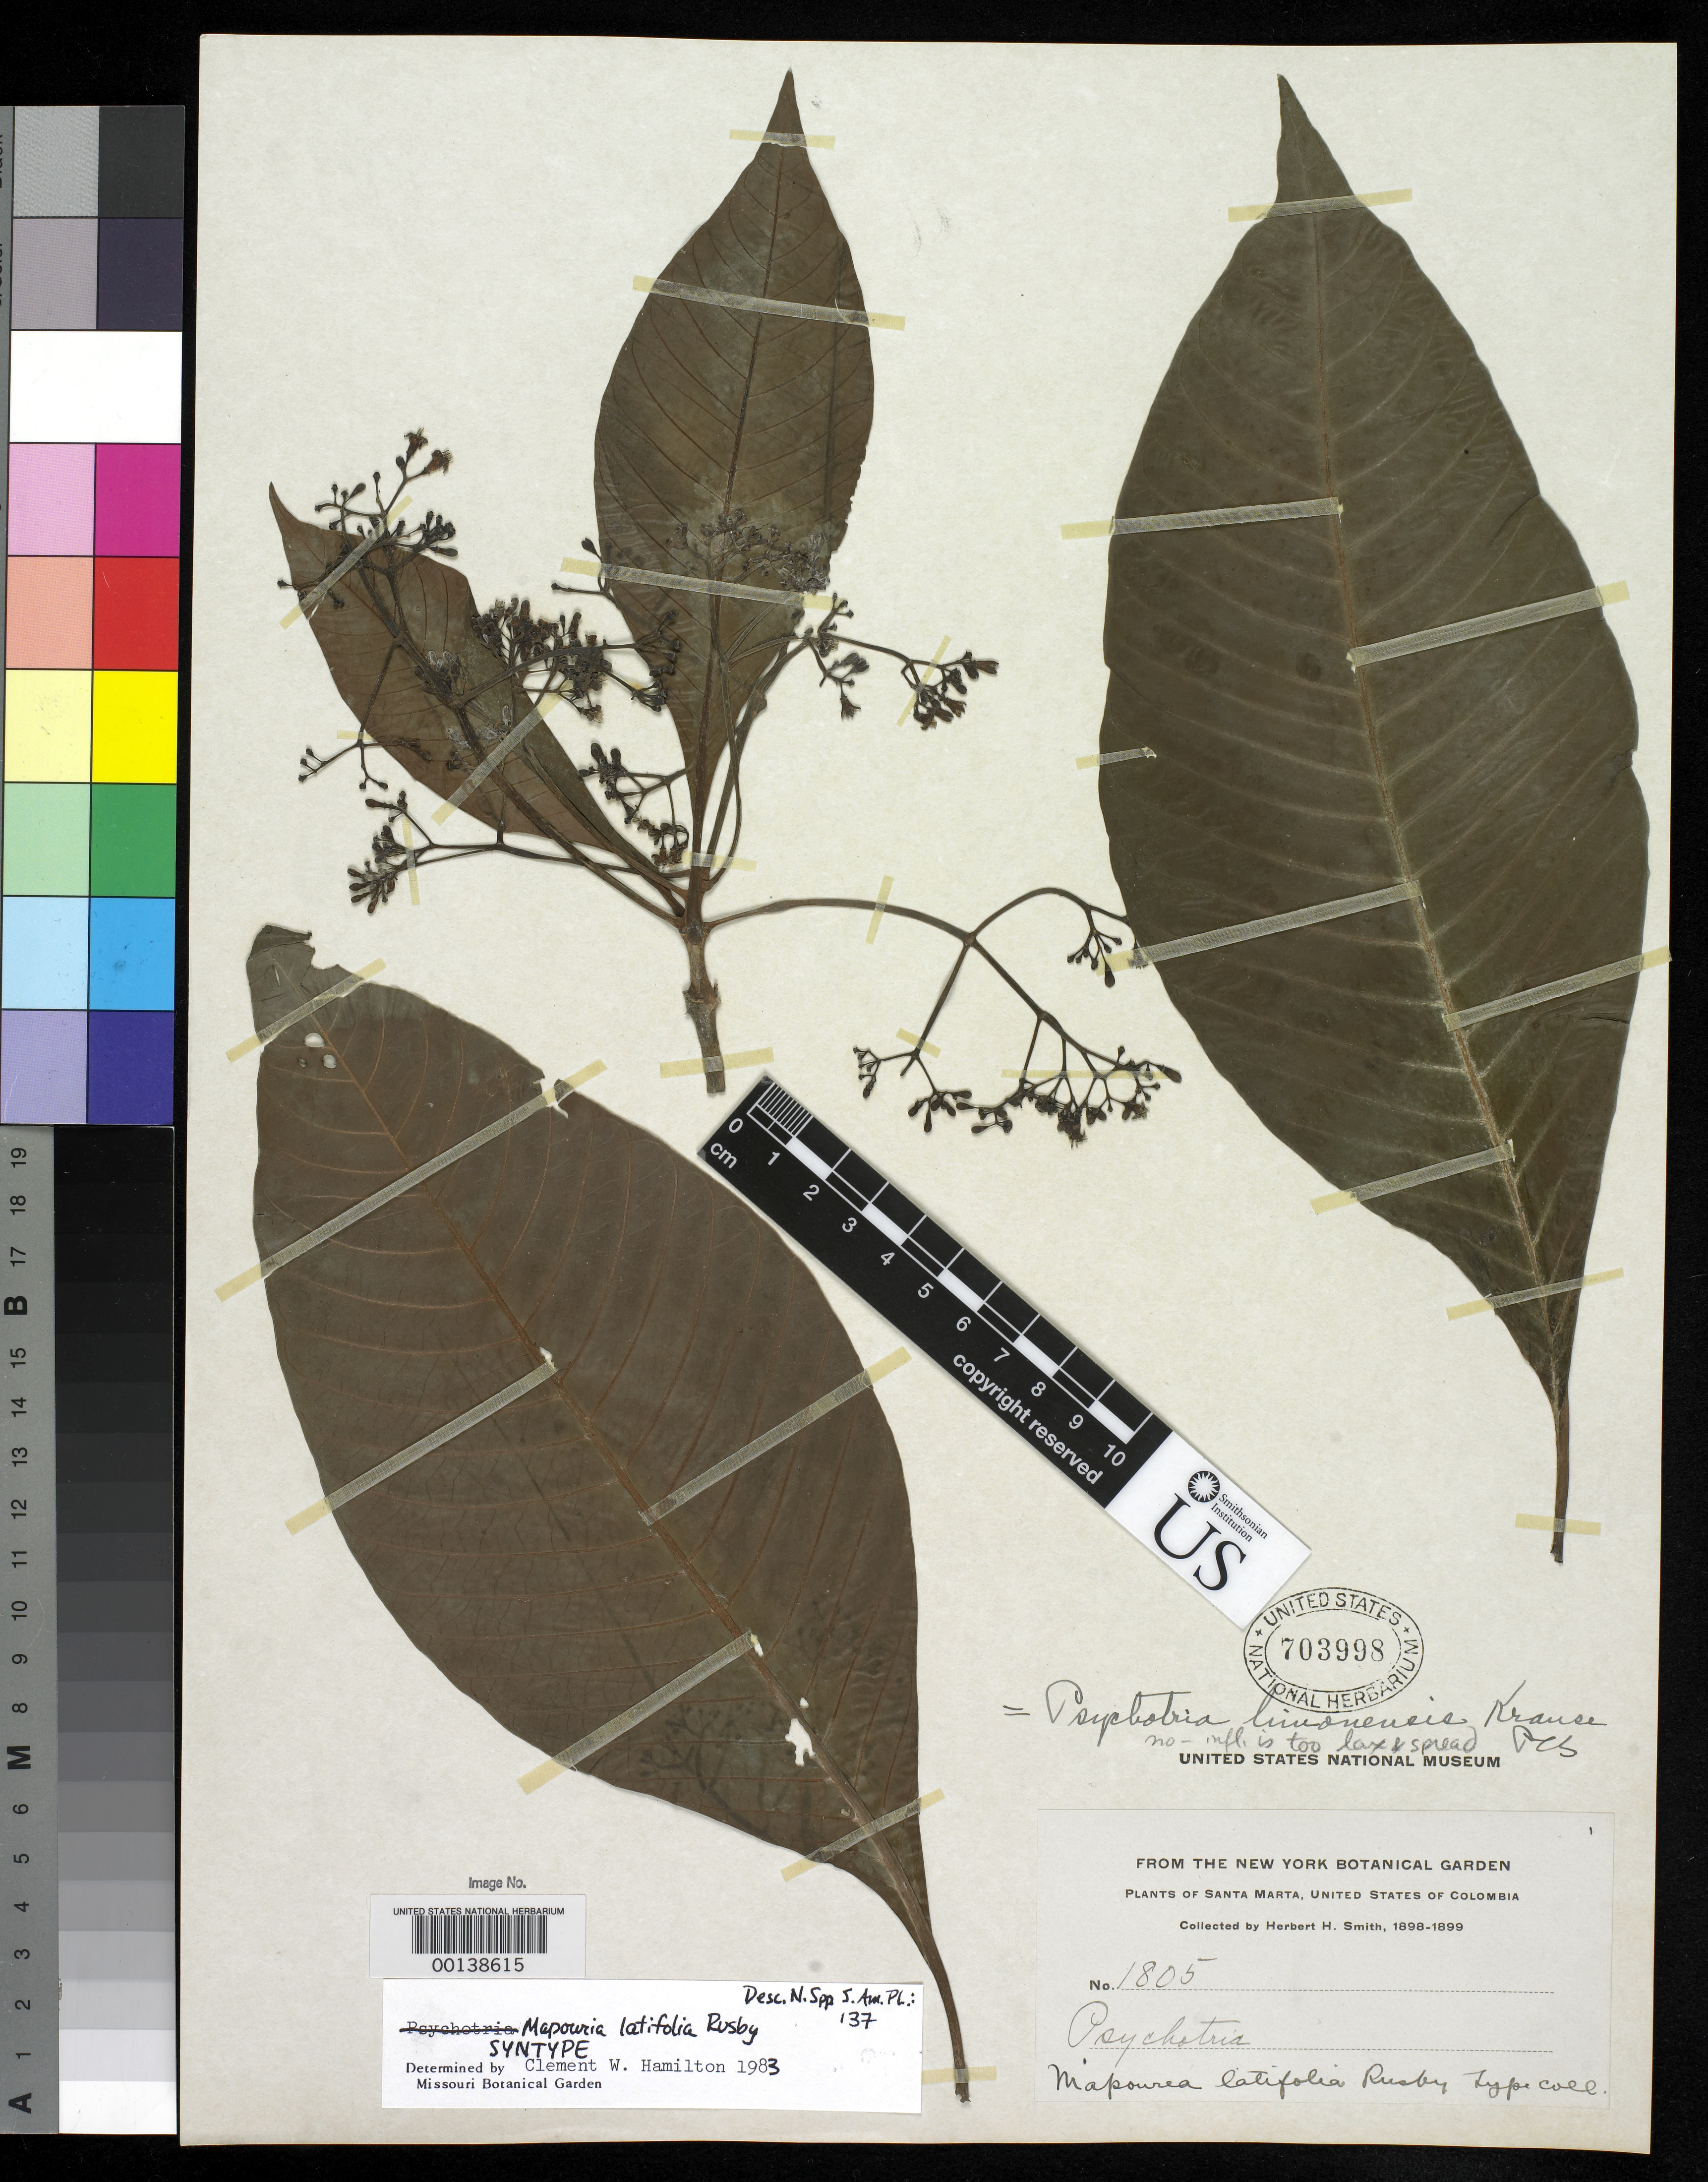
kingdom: Plantae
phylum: Tracheophyta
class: Magnoliopsida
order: Gentianales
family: Rubiaceae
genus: Mapouria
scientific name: Mapouria latifolia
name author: Rusby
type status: Isotype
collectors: Herbert H. Smith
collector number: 1805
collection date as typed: May 1899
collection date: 1899-05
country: Colombia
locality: Cacagua Lita.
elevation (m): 457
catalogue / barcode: US 703998